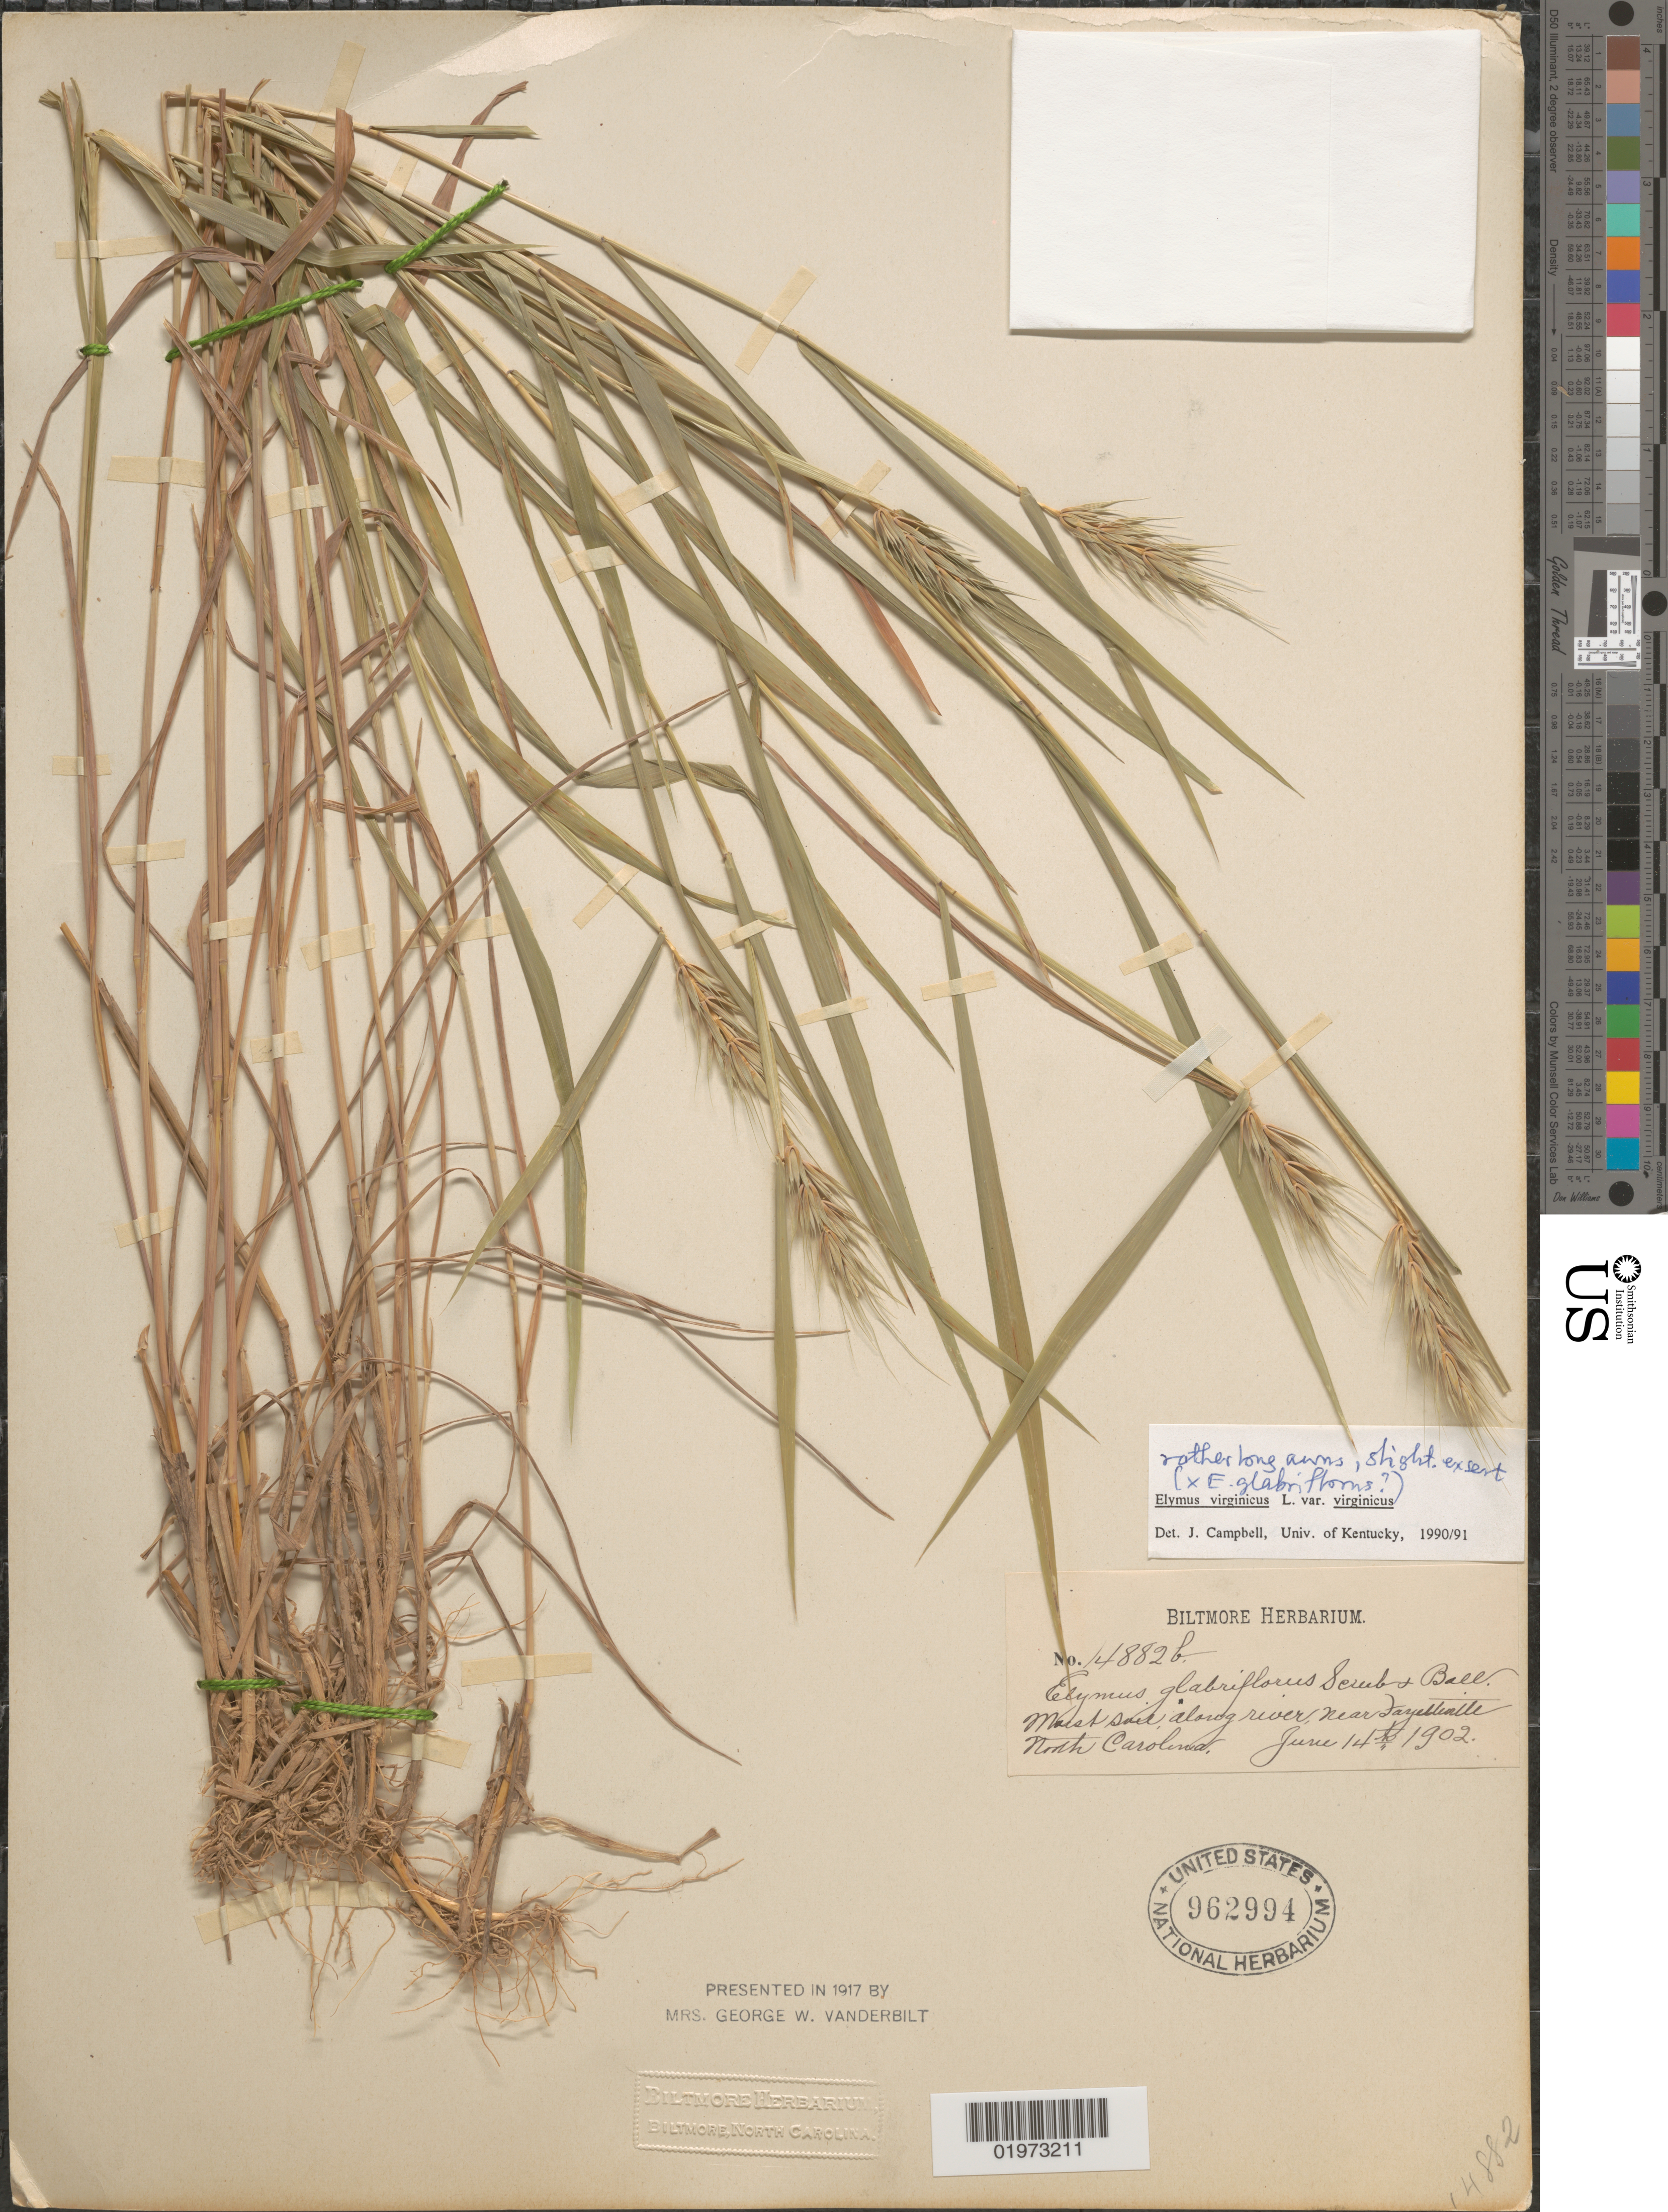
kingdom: Plantae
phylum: Tracheophyta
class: Liliopsida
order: Poales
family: Poaceae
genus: Elymus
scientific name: Elymus virginicus var. virginicus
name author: L.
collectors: ex herb. Biltmore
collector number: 14882b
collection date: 1902-06-14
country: United States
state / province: North Carolina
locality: Moist soil along river, near Fayetteville.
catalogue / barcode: US 962994